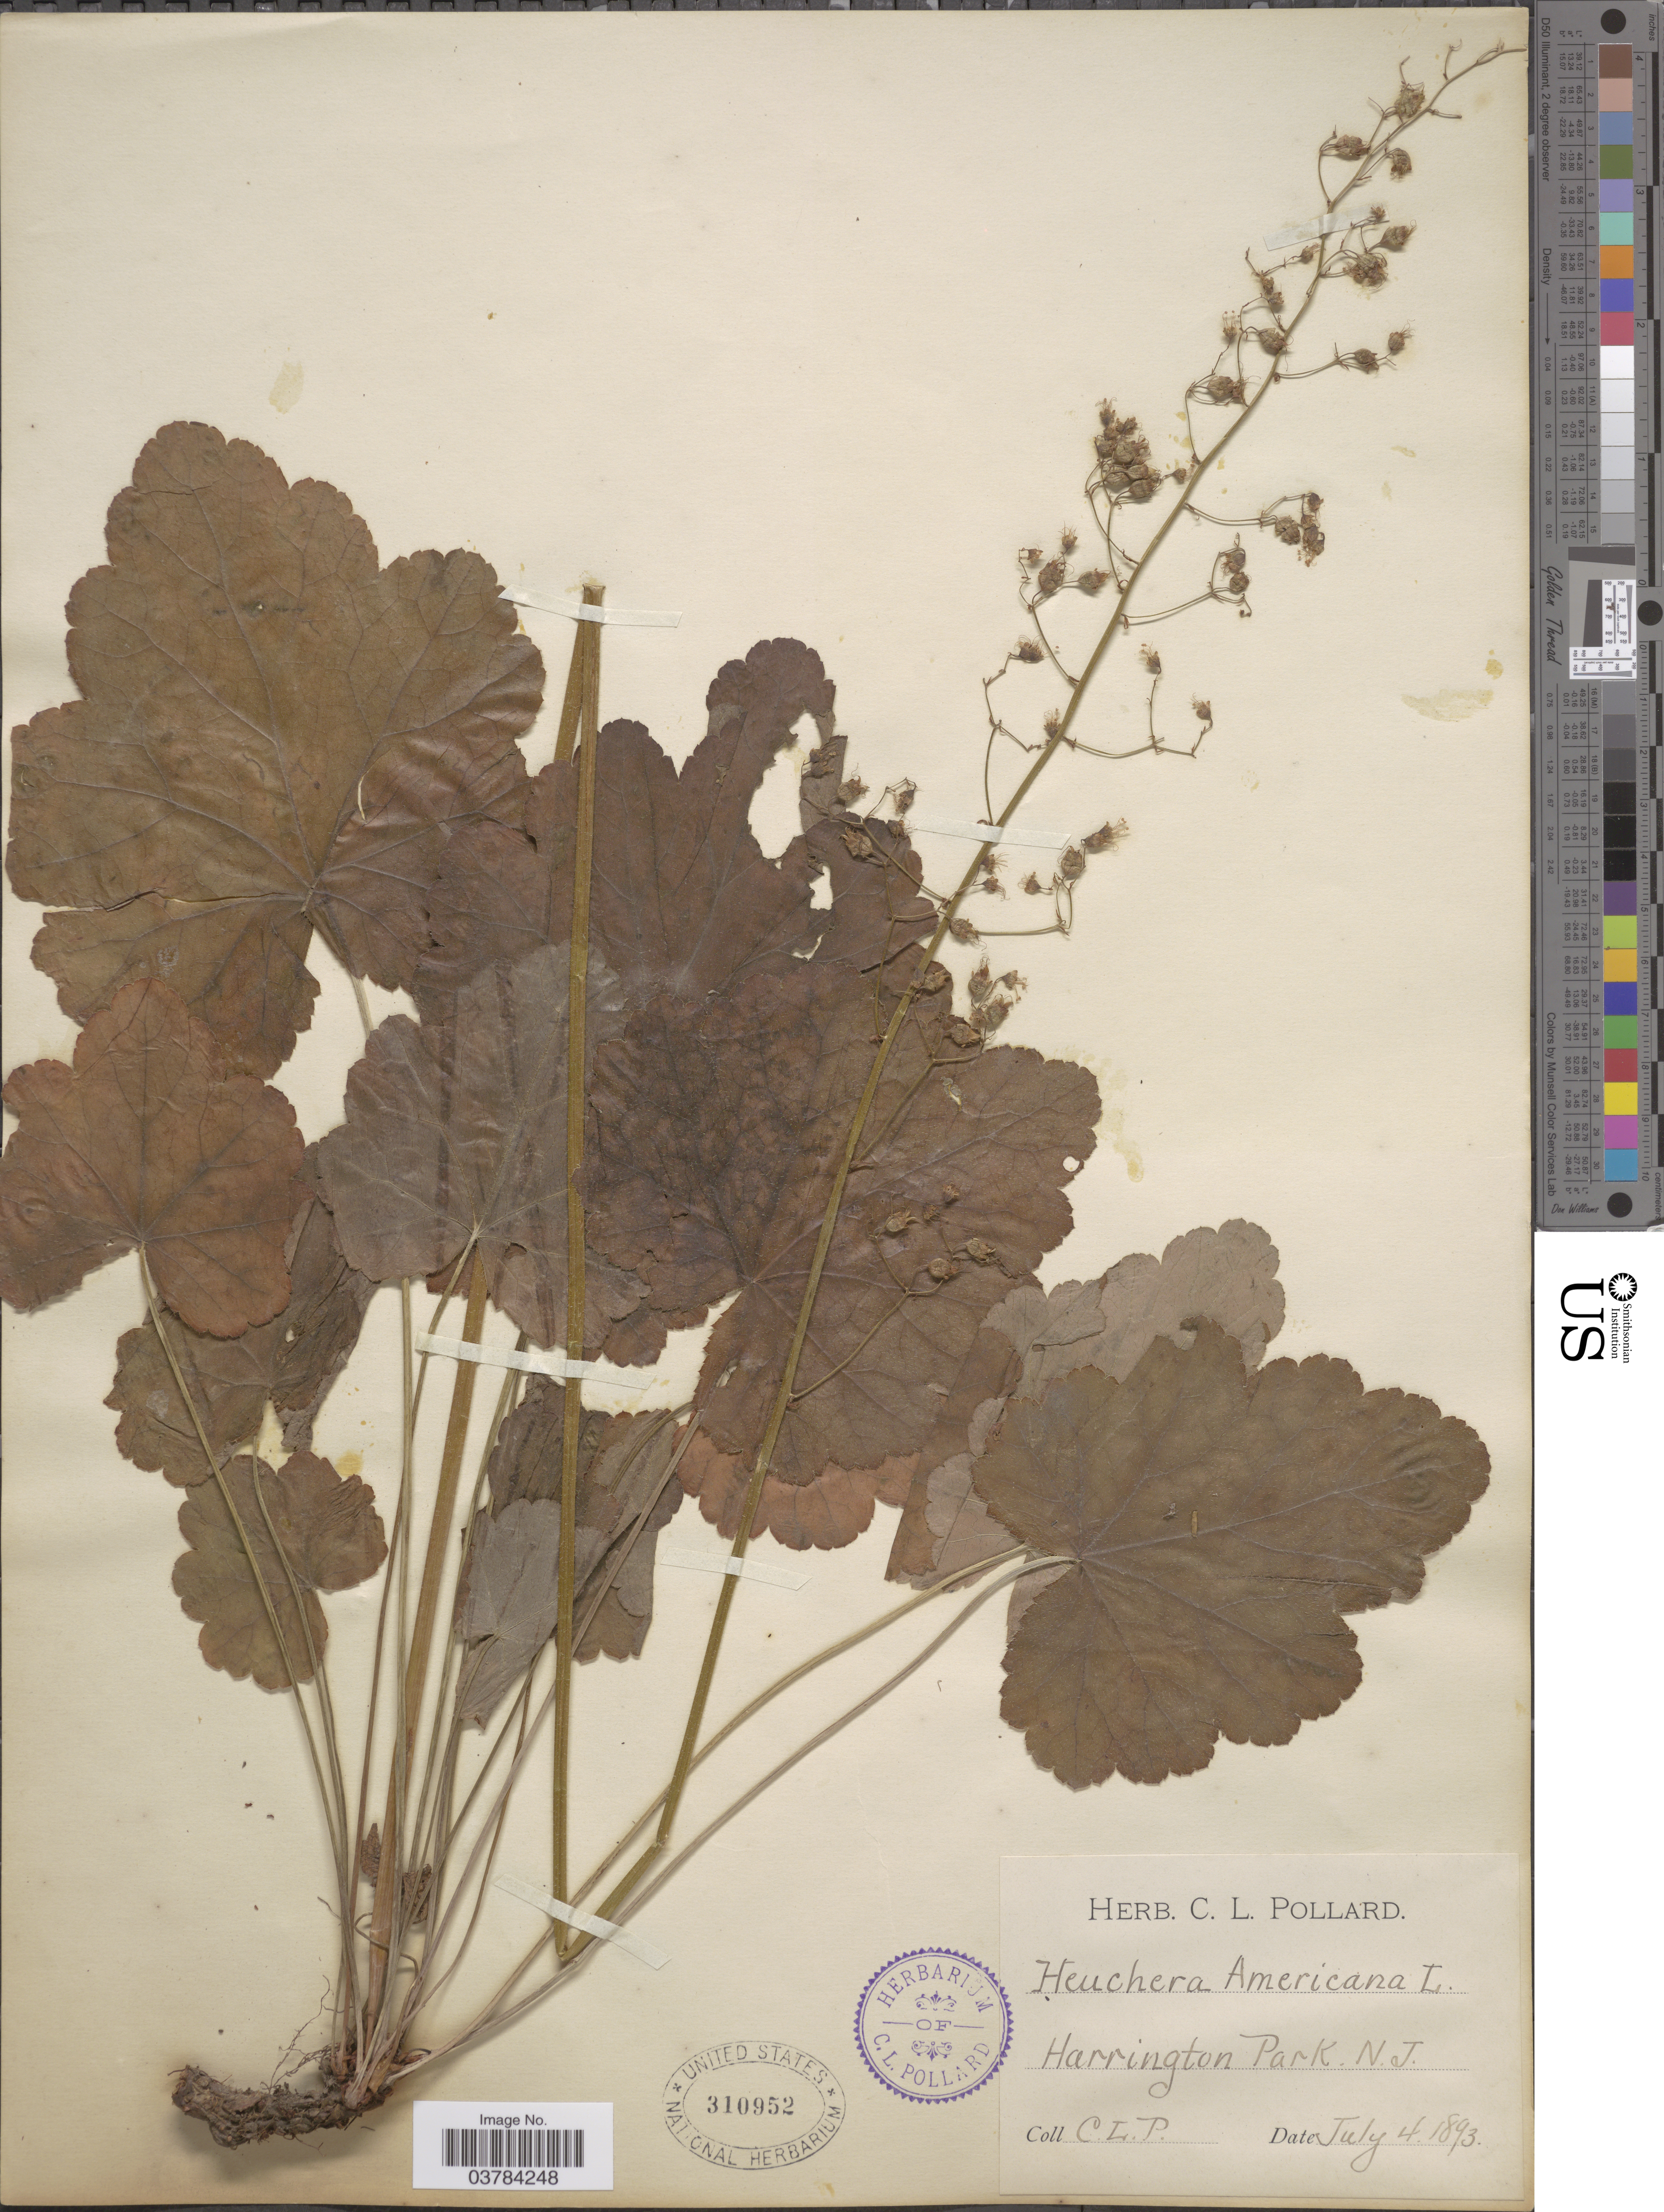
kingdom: Plantae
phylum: Tracheophyta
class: Magnoliopsida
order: Saxifragales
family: Saxifragaceae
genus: Heuchera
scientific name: Heuchera americana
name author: L.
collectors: C. L. Pollard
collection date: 1893-07-04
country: United States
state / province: New Jersey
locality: Harrington Park.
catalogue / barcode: US 310952